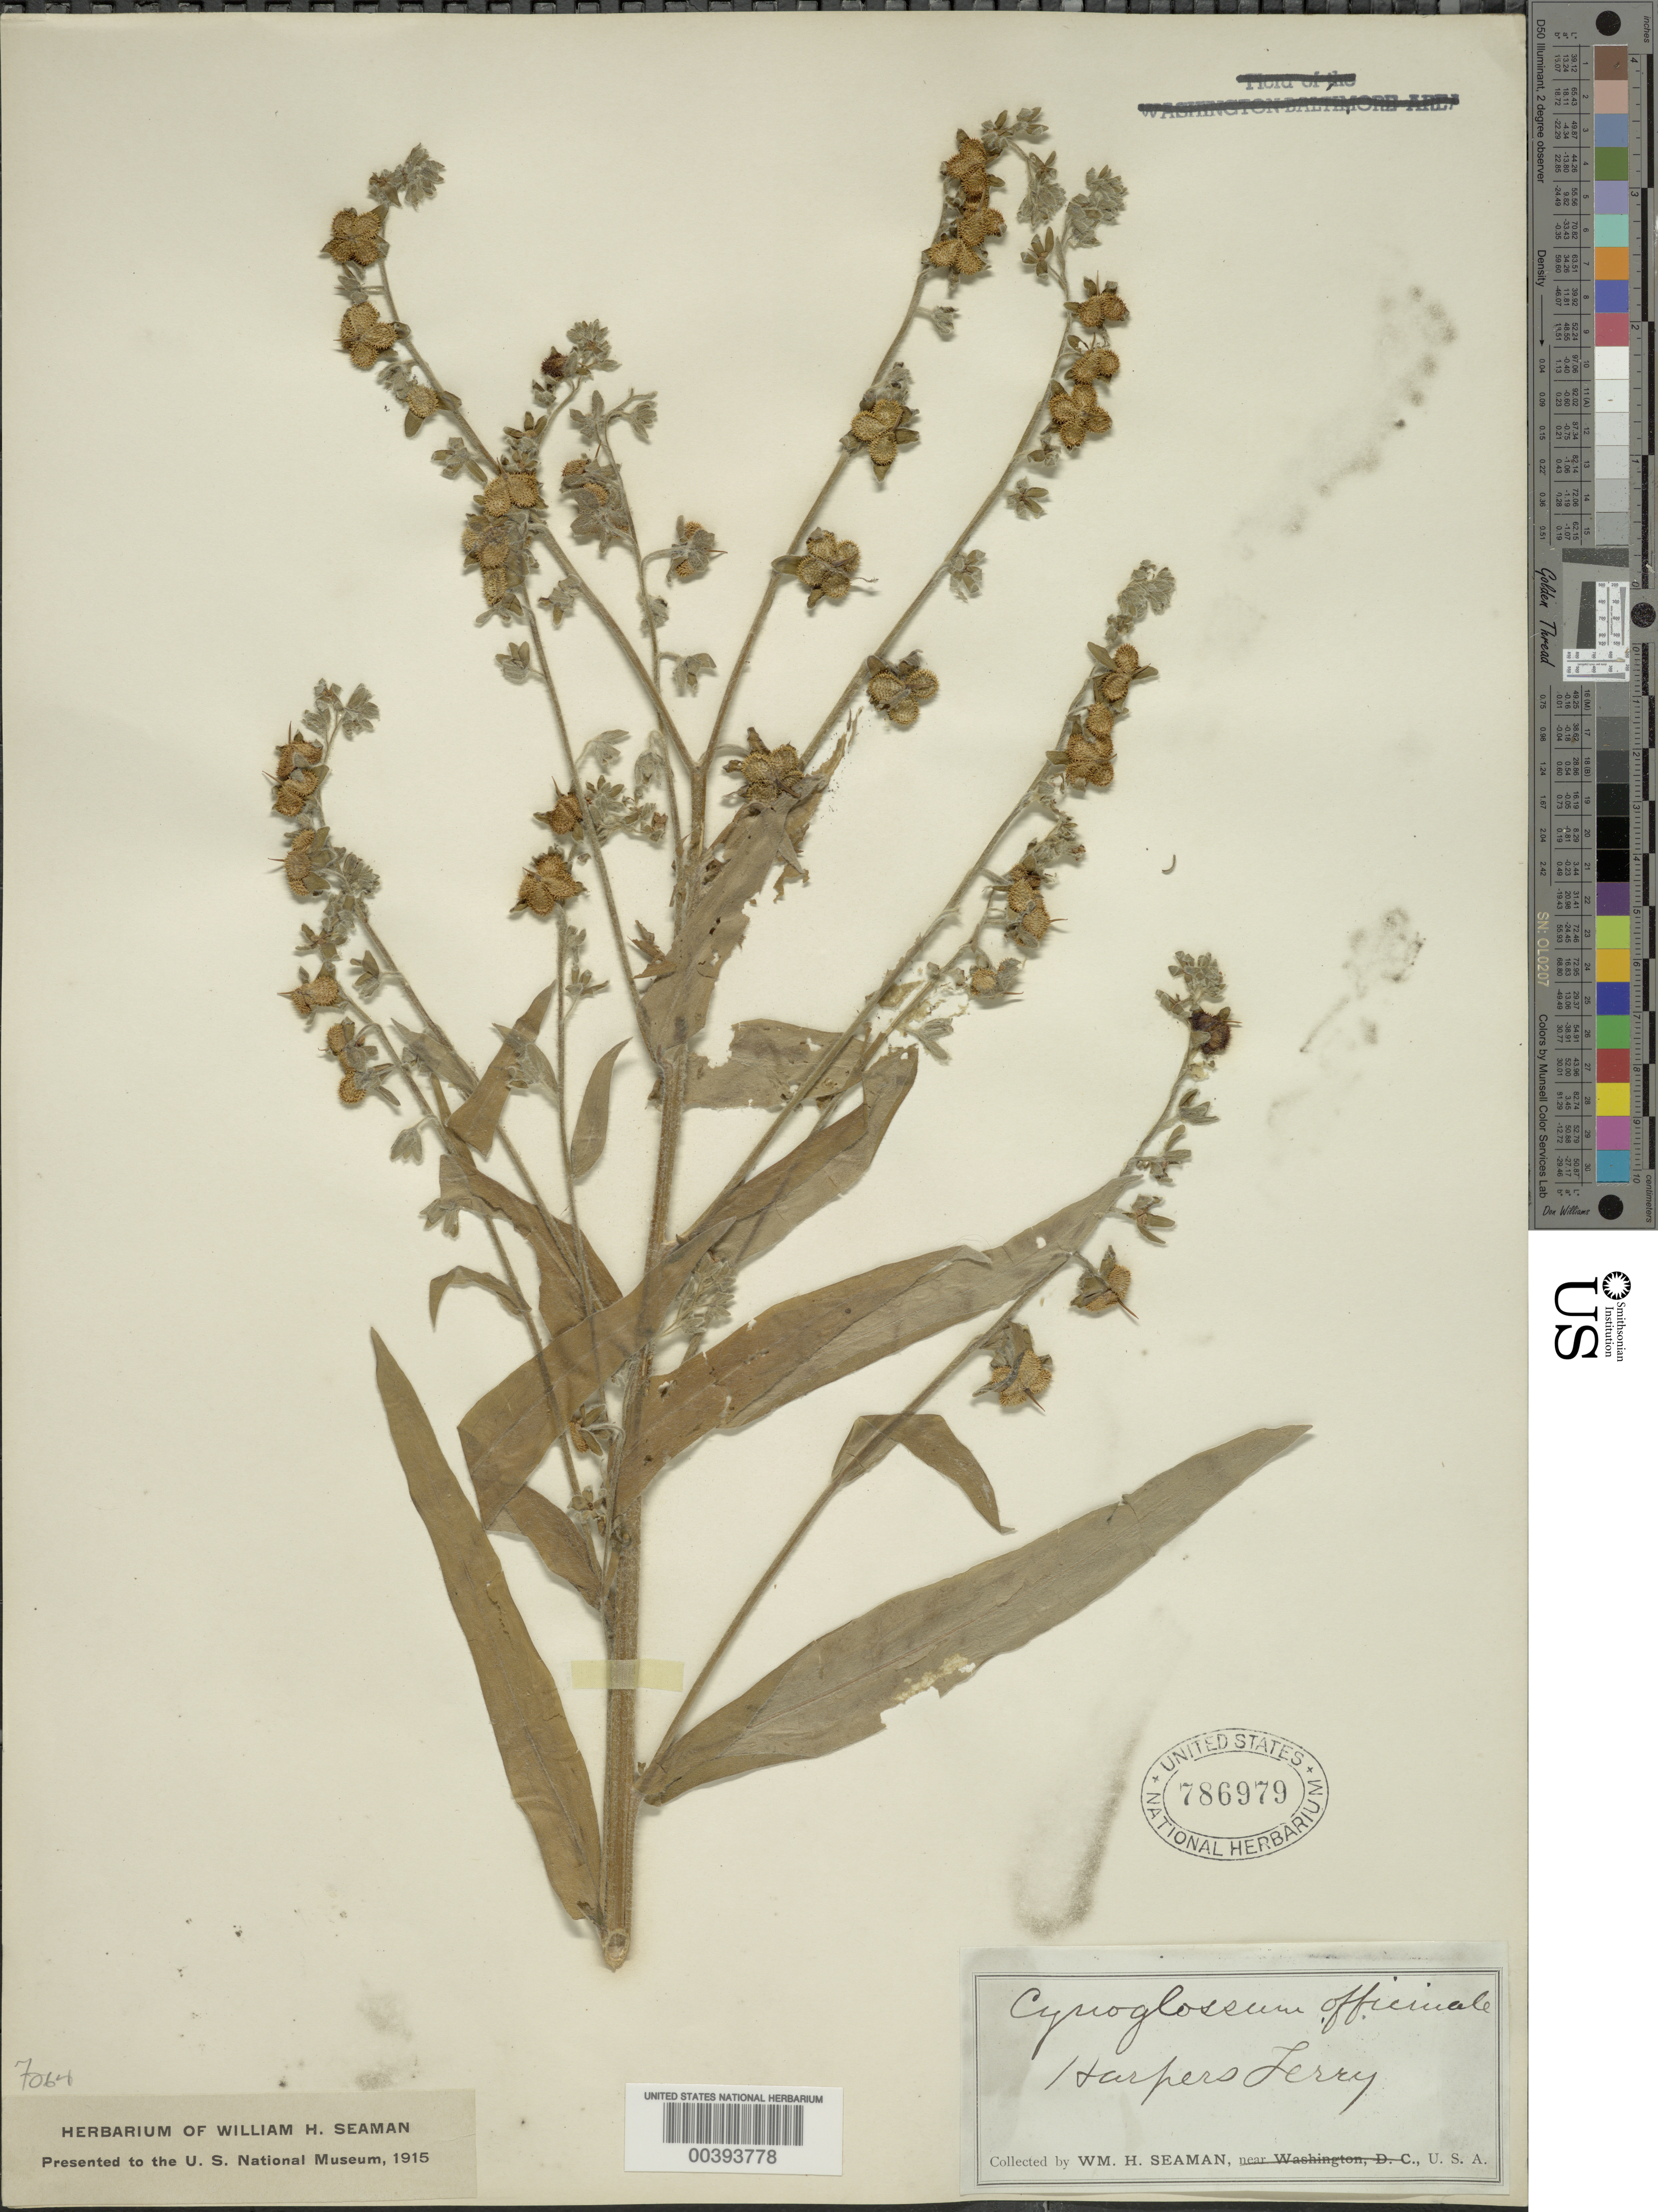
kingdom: Plantae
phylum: Tracheophyta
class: Magnoliopsida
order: Boraginales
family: Boraginaceae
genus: Cynoglossum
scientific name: Cynoglossum officinale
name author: L.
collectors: W. Seaman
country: United States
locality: Harpers ferry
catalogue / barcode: US 786979